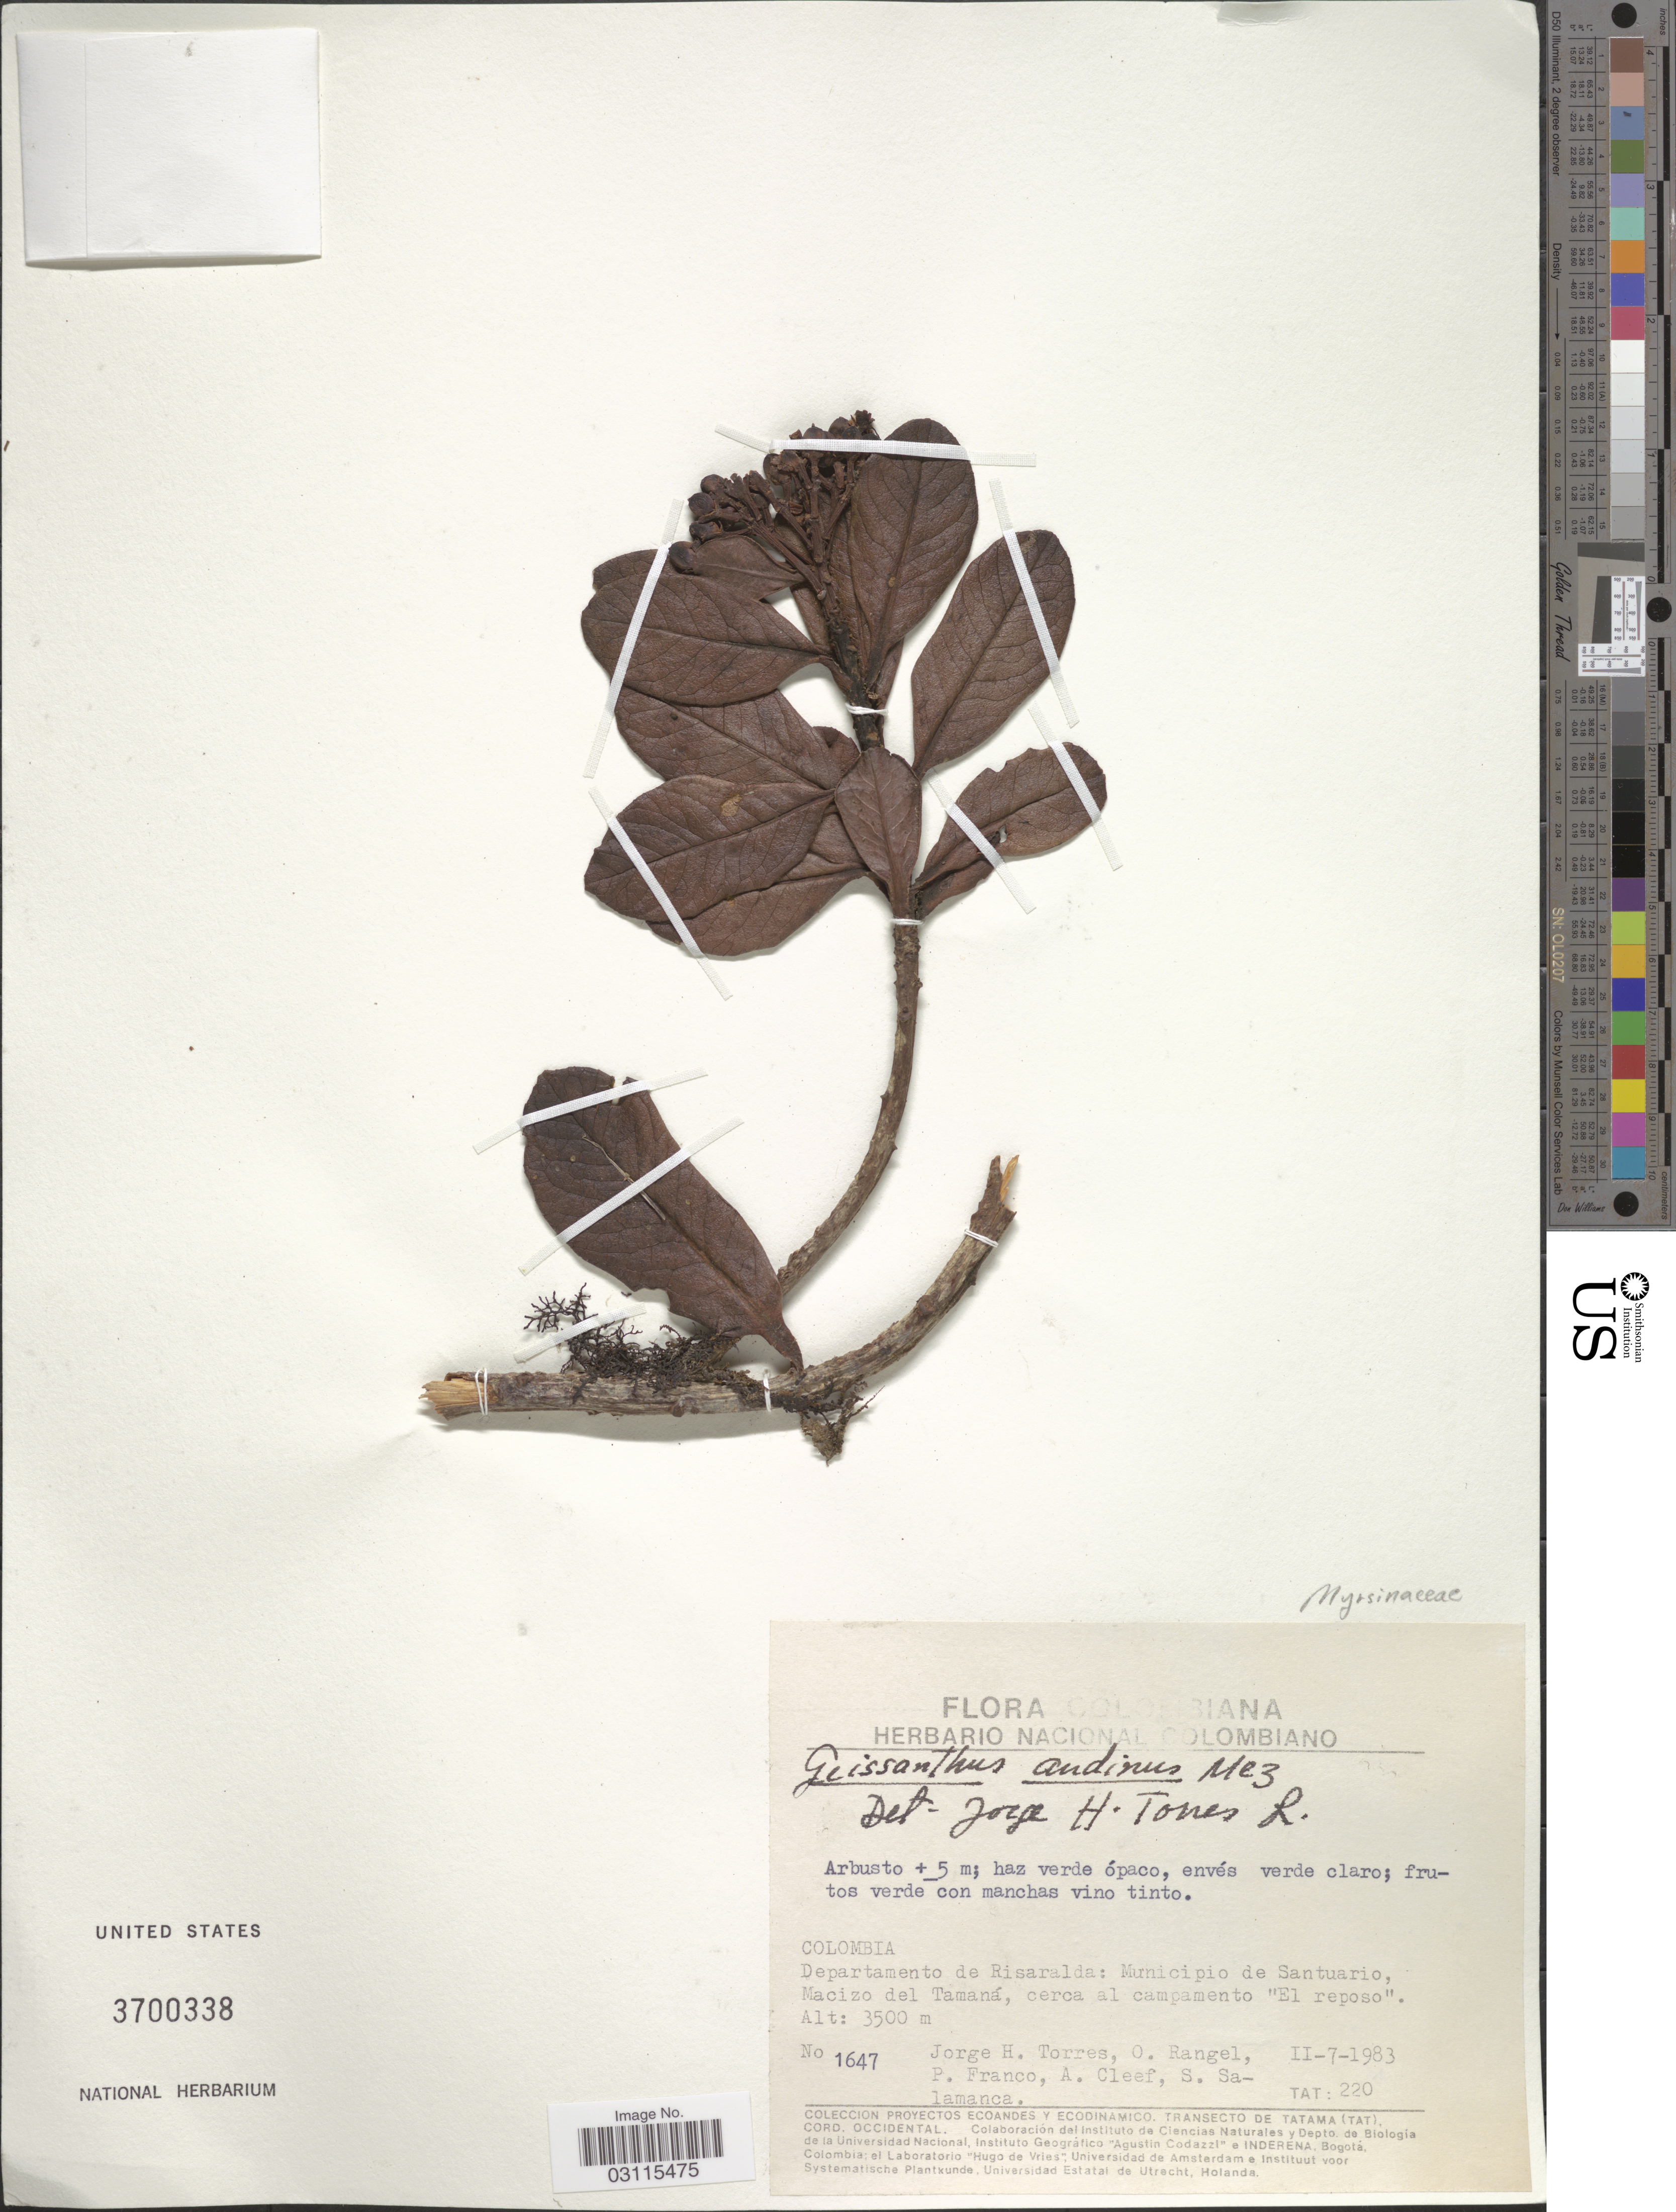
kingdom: Plantae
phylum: Tracheophyta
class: Magnoliopsida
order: Ericales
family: Primulaceae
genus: Geissanthus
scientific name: Geissanthus andinus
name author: Mez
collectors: J. H. Torres, O. Rangel, P. Franco, A. M. Cleef & S. Salamanca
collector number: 1647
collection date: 1983-02-07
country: Colombia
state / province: Risaralda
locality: Departamento de Risaralda: Municipio de Santuario, Macizo del Tamaná, cerca al campamento "El reposo".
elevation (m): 3500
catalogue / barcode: US 3700338